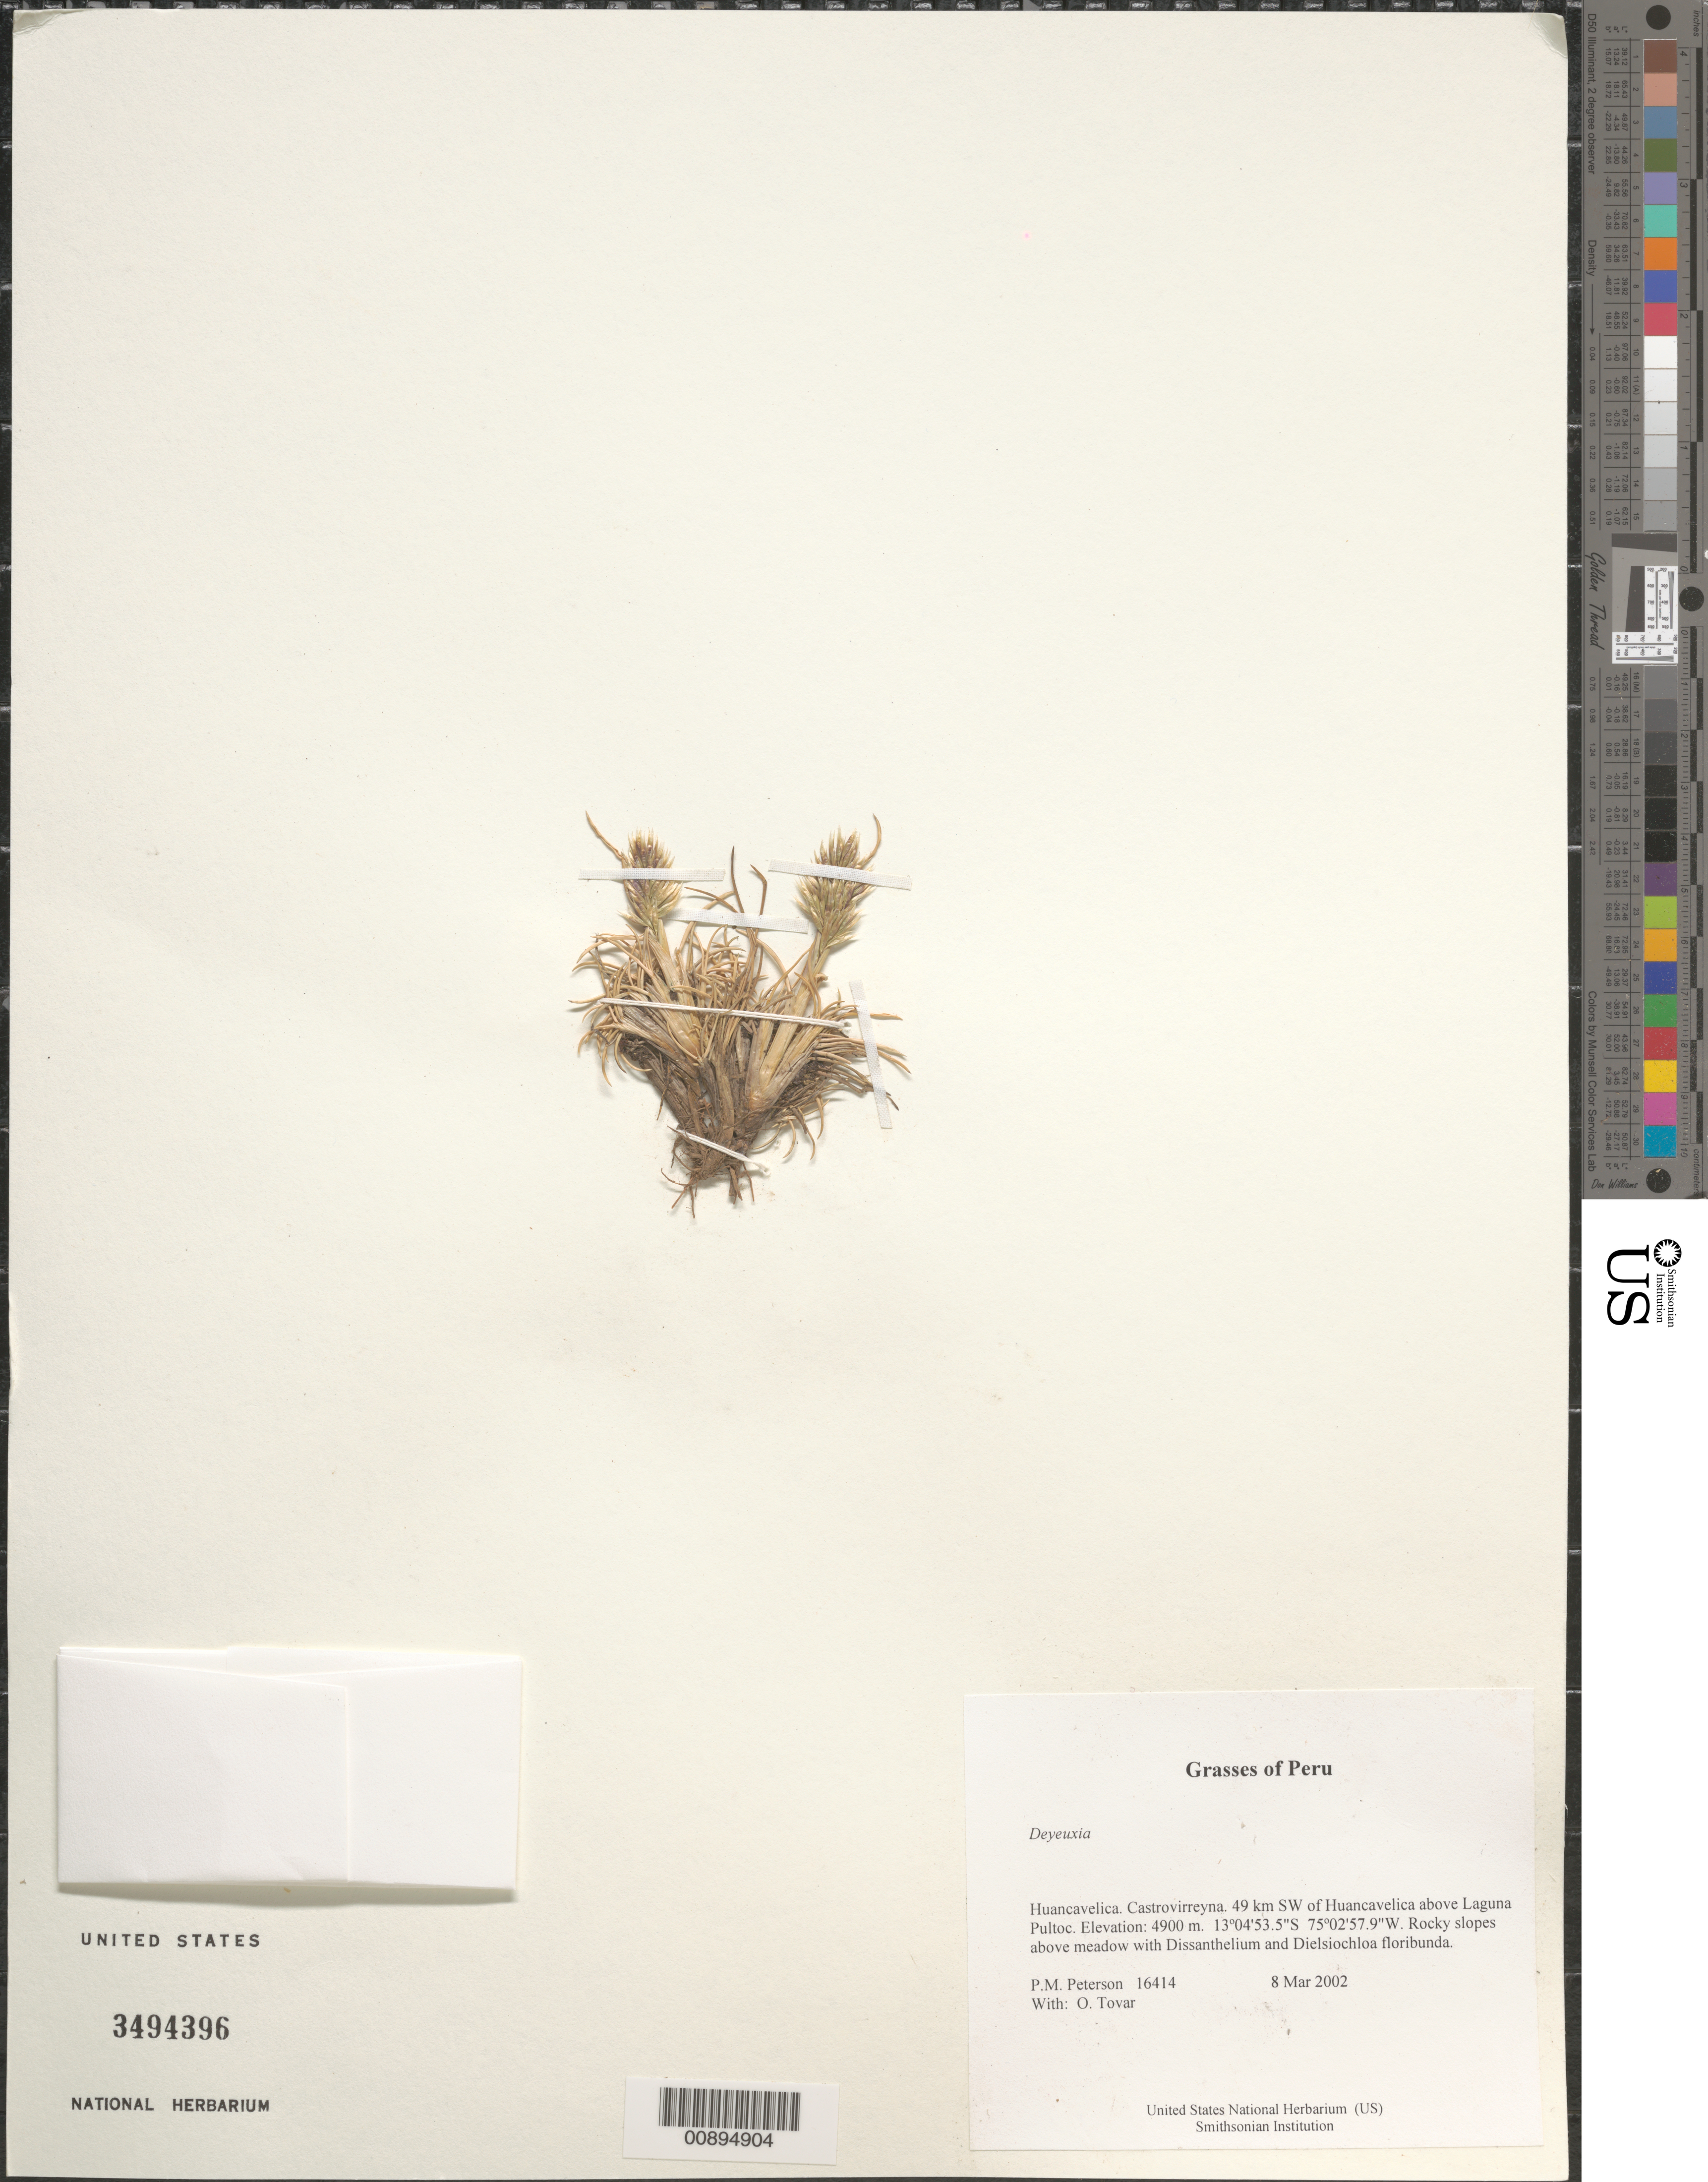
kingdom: Plantae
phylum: Tracheophyta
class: Liliopsida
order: Poales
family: Poaceae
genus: Calamagrostis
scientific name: Calamagrostis sp.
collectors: P. M. Peterson & Ó. Tovar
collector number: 16414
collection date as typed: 08 Mar 2002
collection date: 2002-03-08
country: Peru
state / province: Huancavelica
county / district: Castrovirreyna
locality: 49 km SW of Huancavelica above Laguna Pultoc.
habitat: Rocky slopes above meadow with ~Dissanthelium~ and ~Dielsiochloa floribunda~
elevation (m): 4900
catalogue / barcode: US 3494396